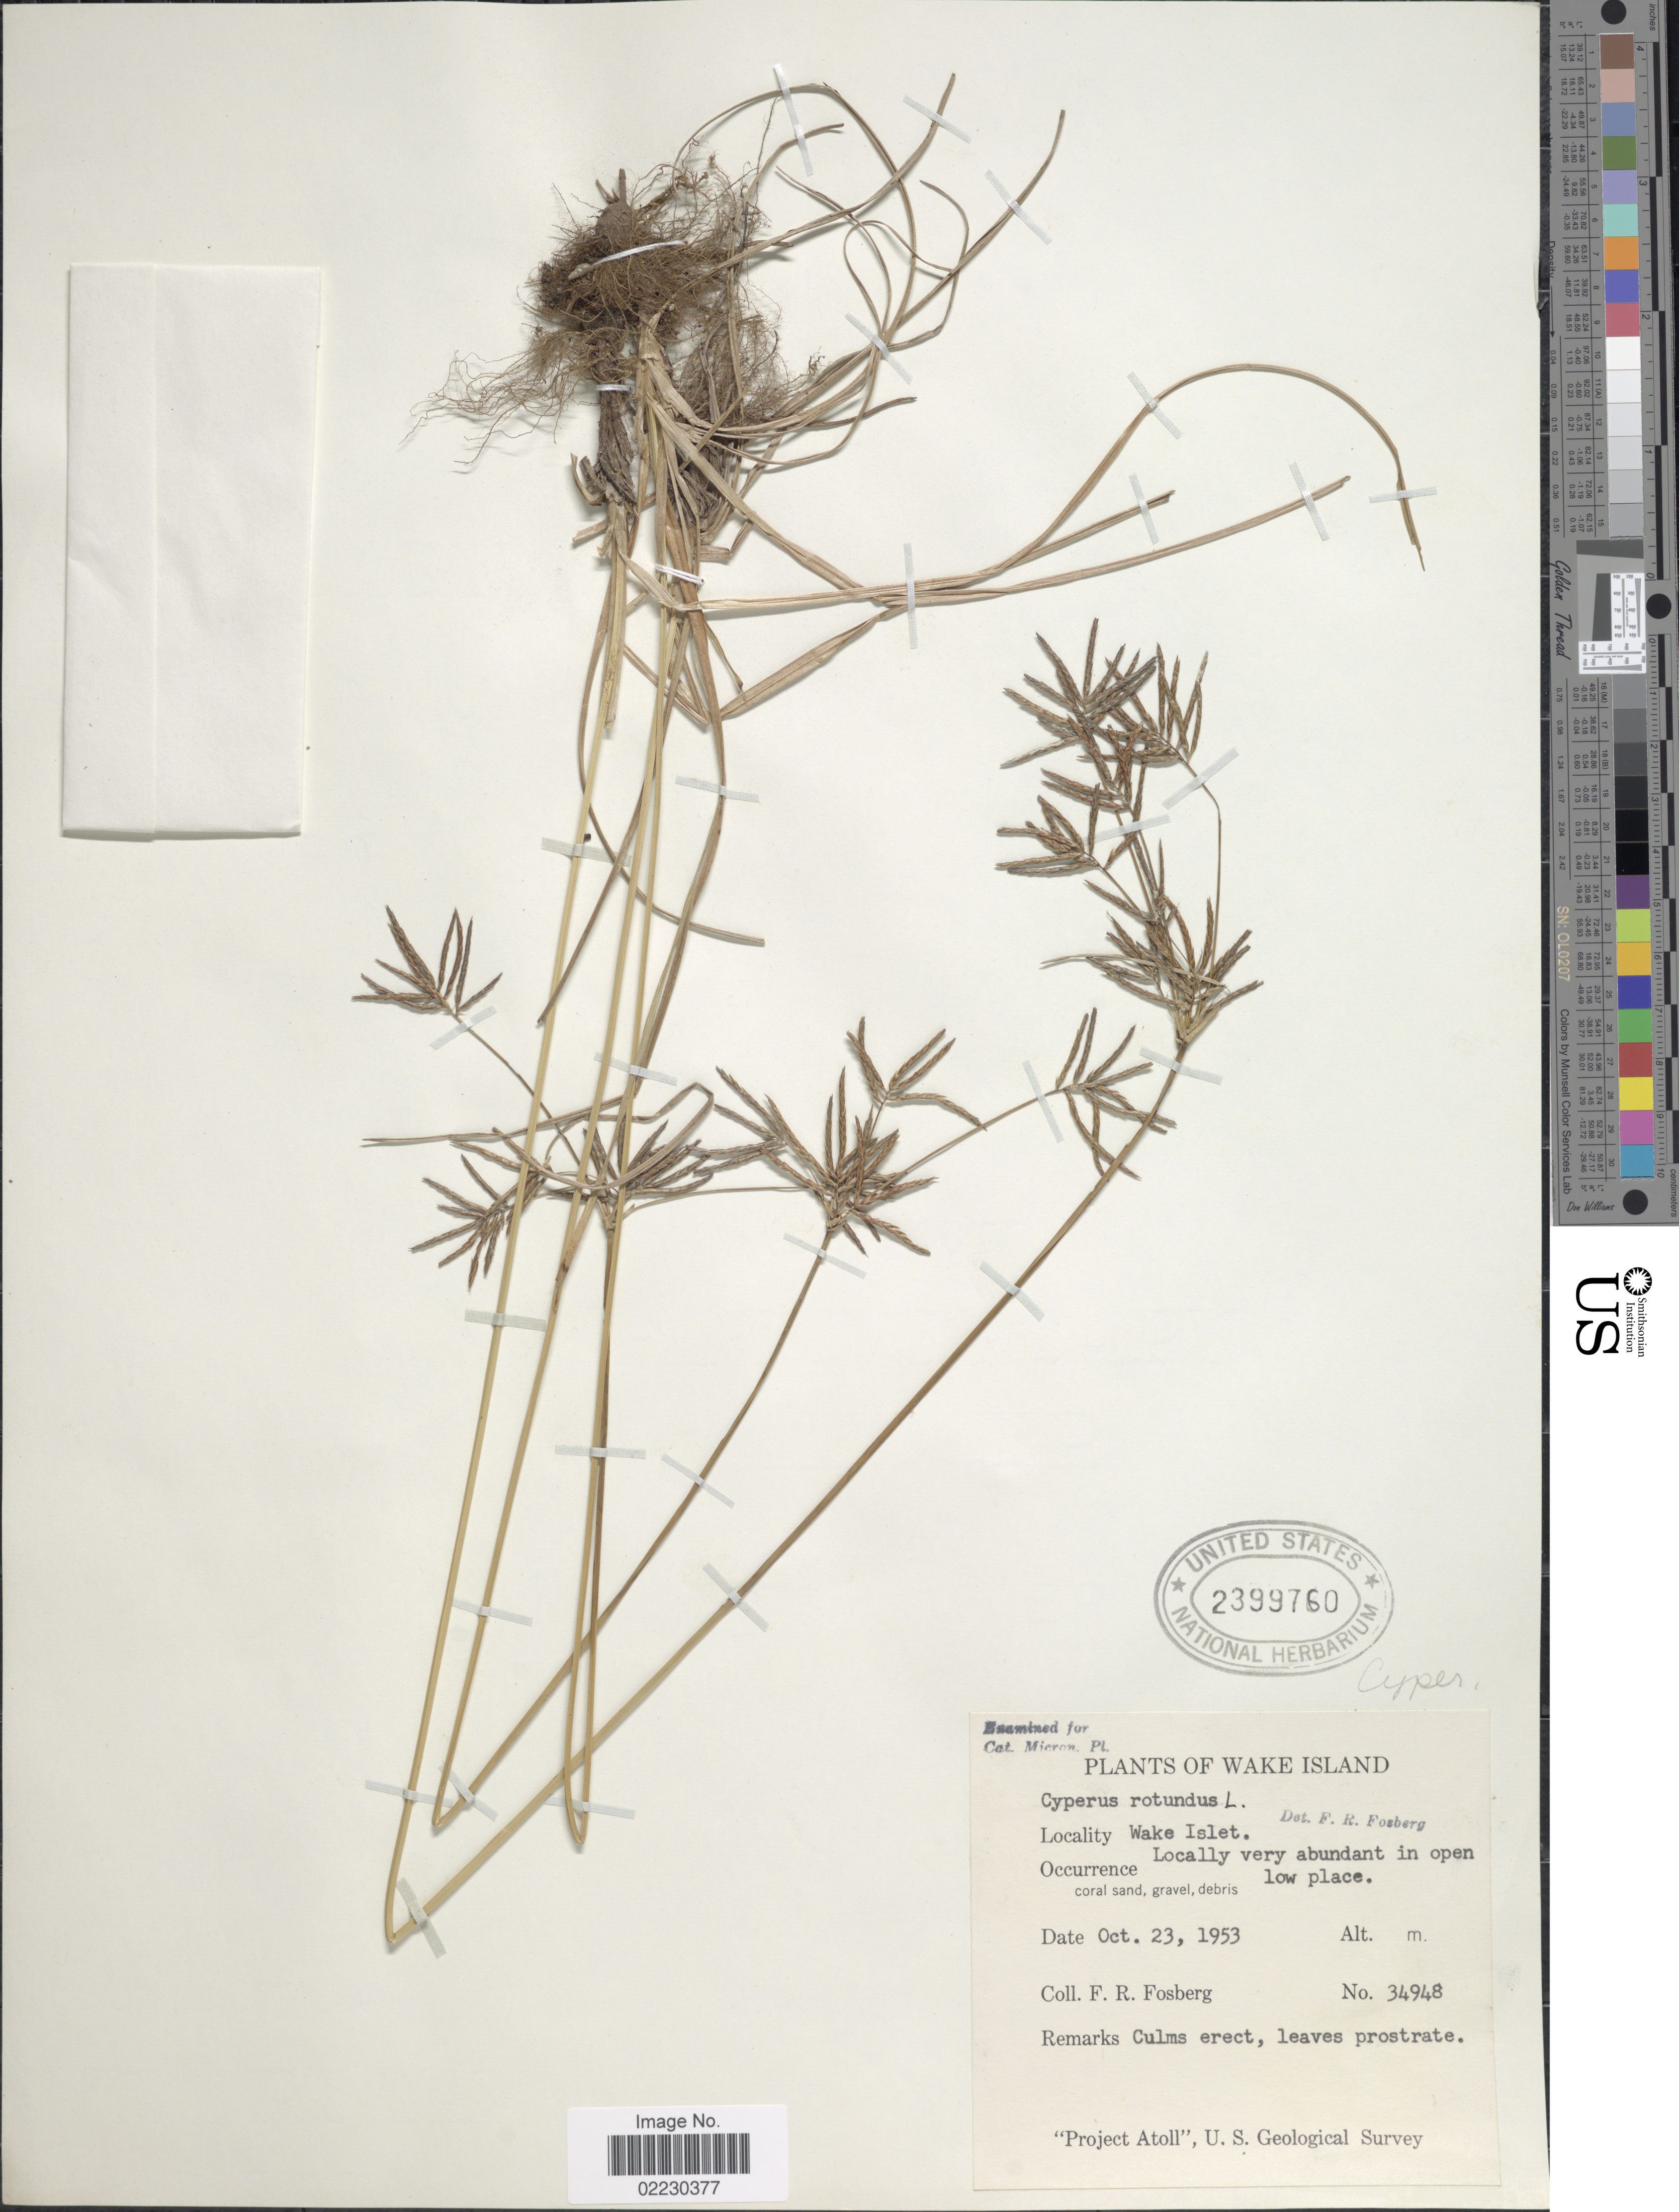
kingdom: Plantae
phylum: Tracheophyta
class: Liliopsida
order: Poales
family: Cyperaceae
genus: Cyperus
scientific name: Cyperus rotundus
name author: L.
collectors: F. R. Fosberg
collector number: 34948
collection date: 1953-10-23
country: U.S. Administered Pacific Islands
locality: Wake Island, Wake Islet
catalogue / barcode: US 2399760